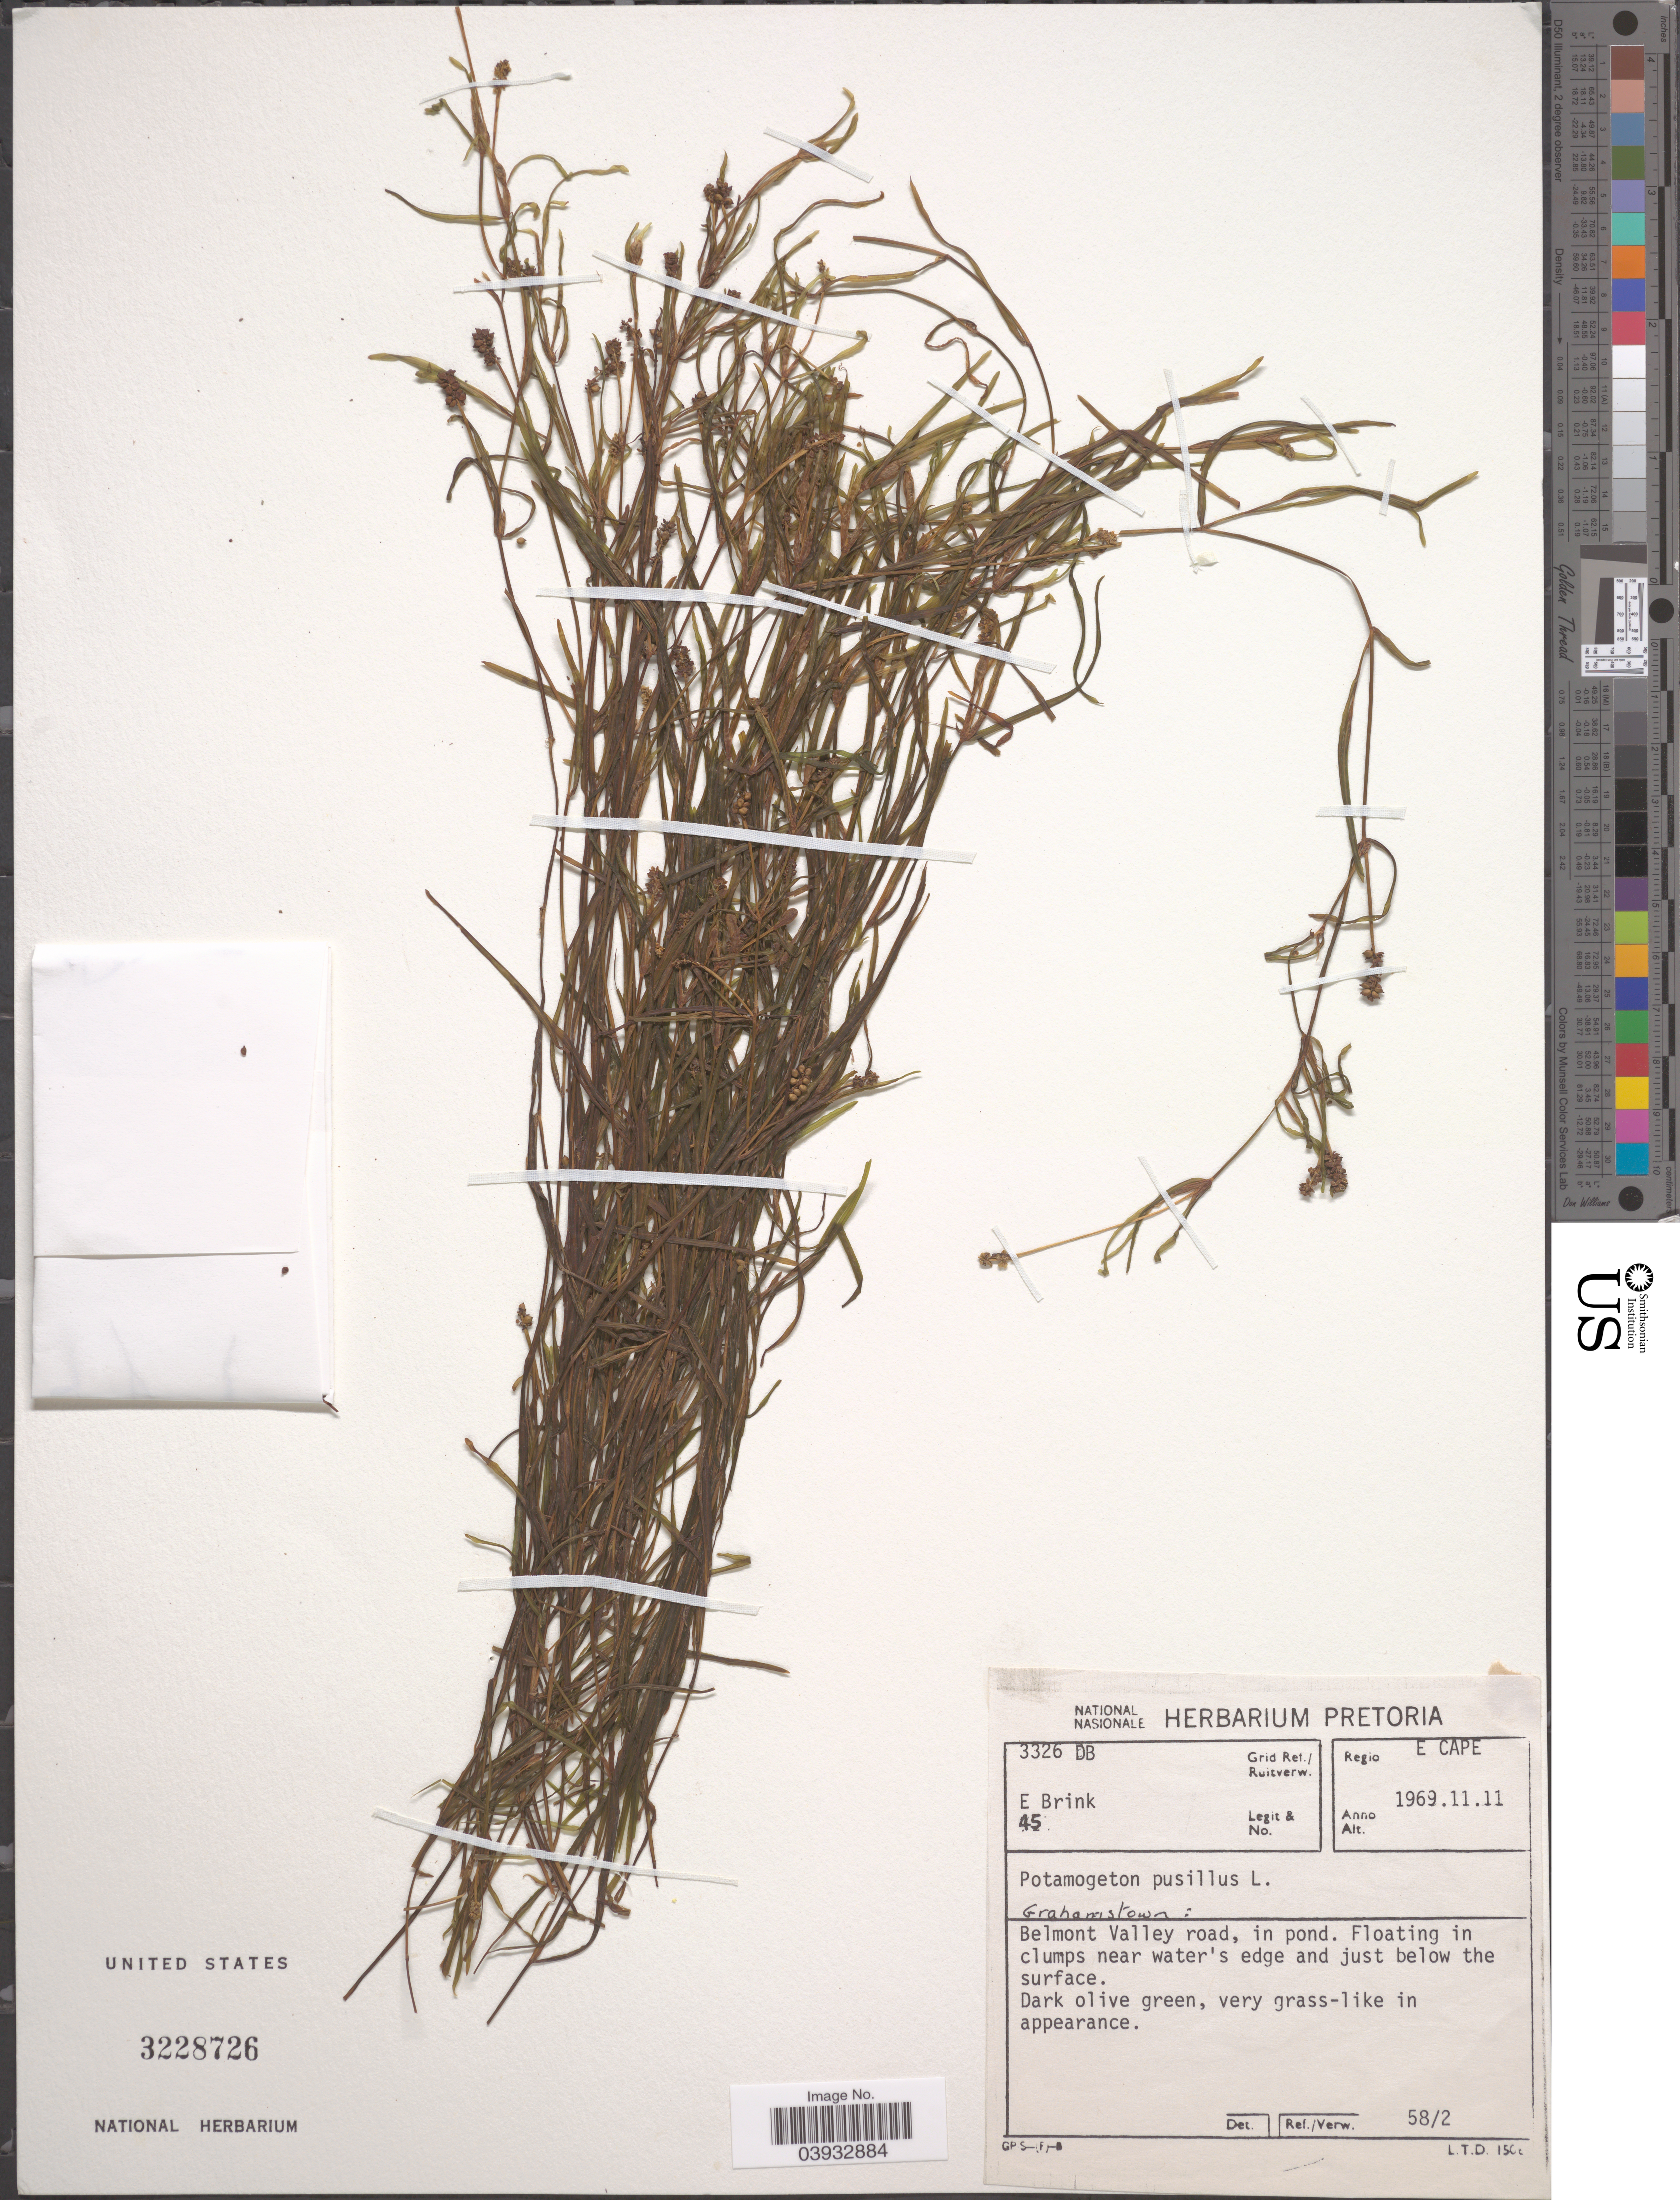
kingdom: Plantae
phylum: Tracheophyta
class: Liliopsida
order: Alismatales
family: Potamogetonaceae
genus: Potamogeton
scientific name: Potamogeton pusillus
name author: L.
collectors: E. Brink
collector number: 45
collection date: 1969-11-11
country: South Africa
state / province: Eastern Cape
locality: Grid Ref./ Ruitverw. 3326DB. Regio E Cape. Belmont Valley road, in pond. In clumps near water's edge and just below the surface.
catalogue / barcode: US 3228726